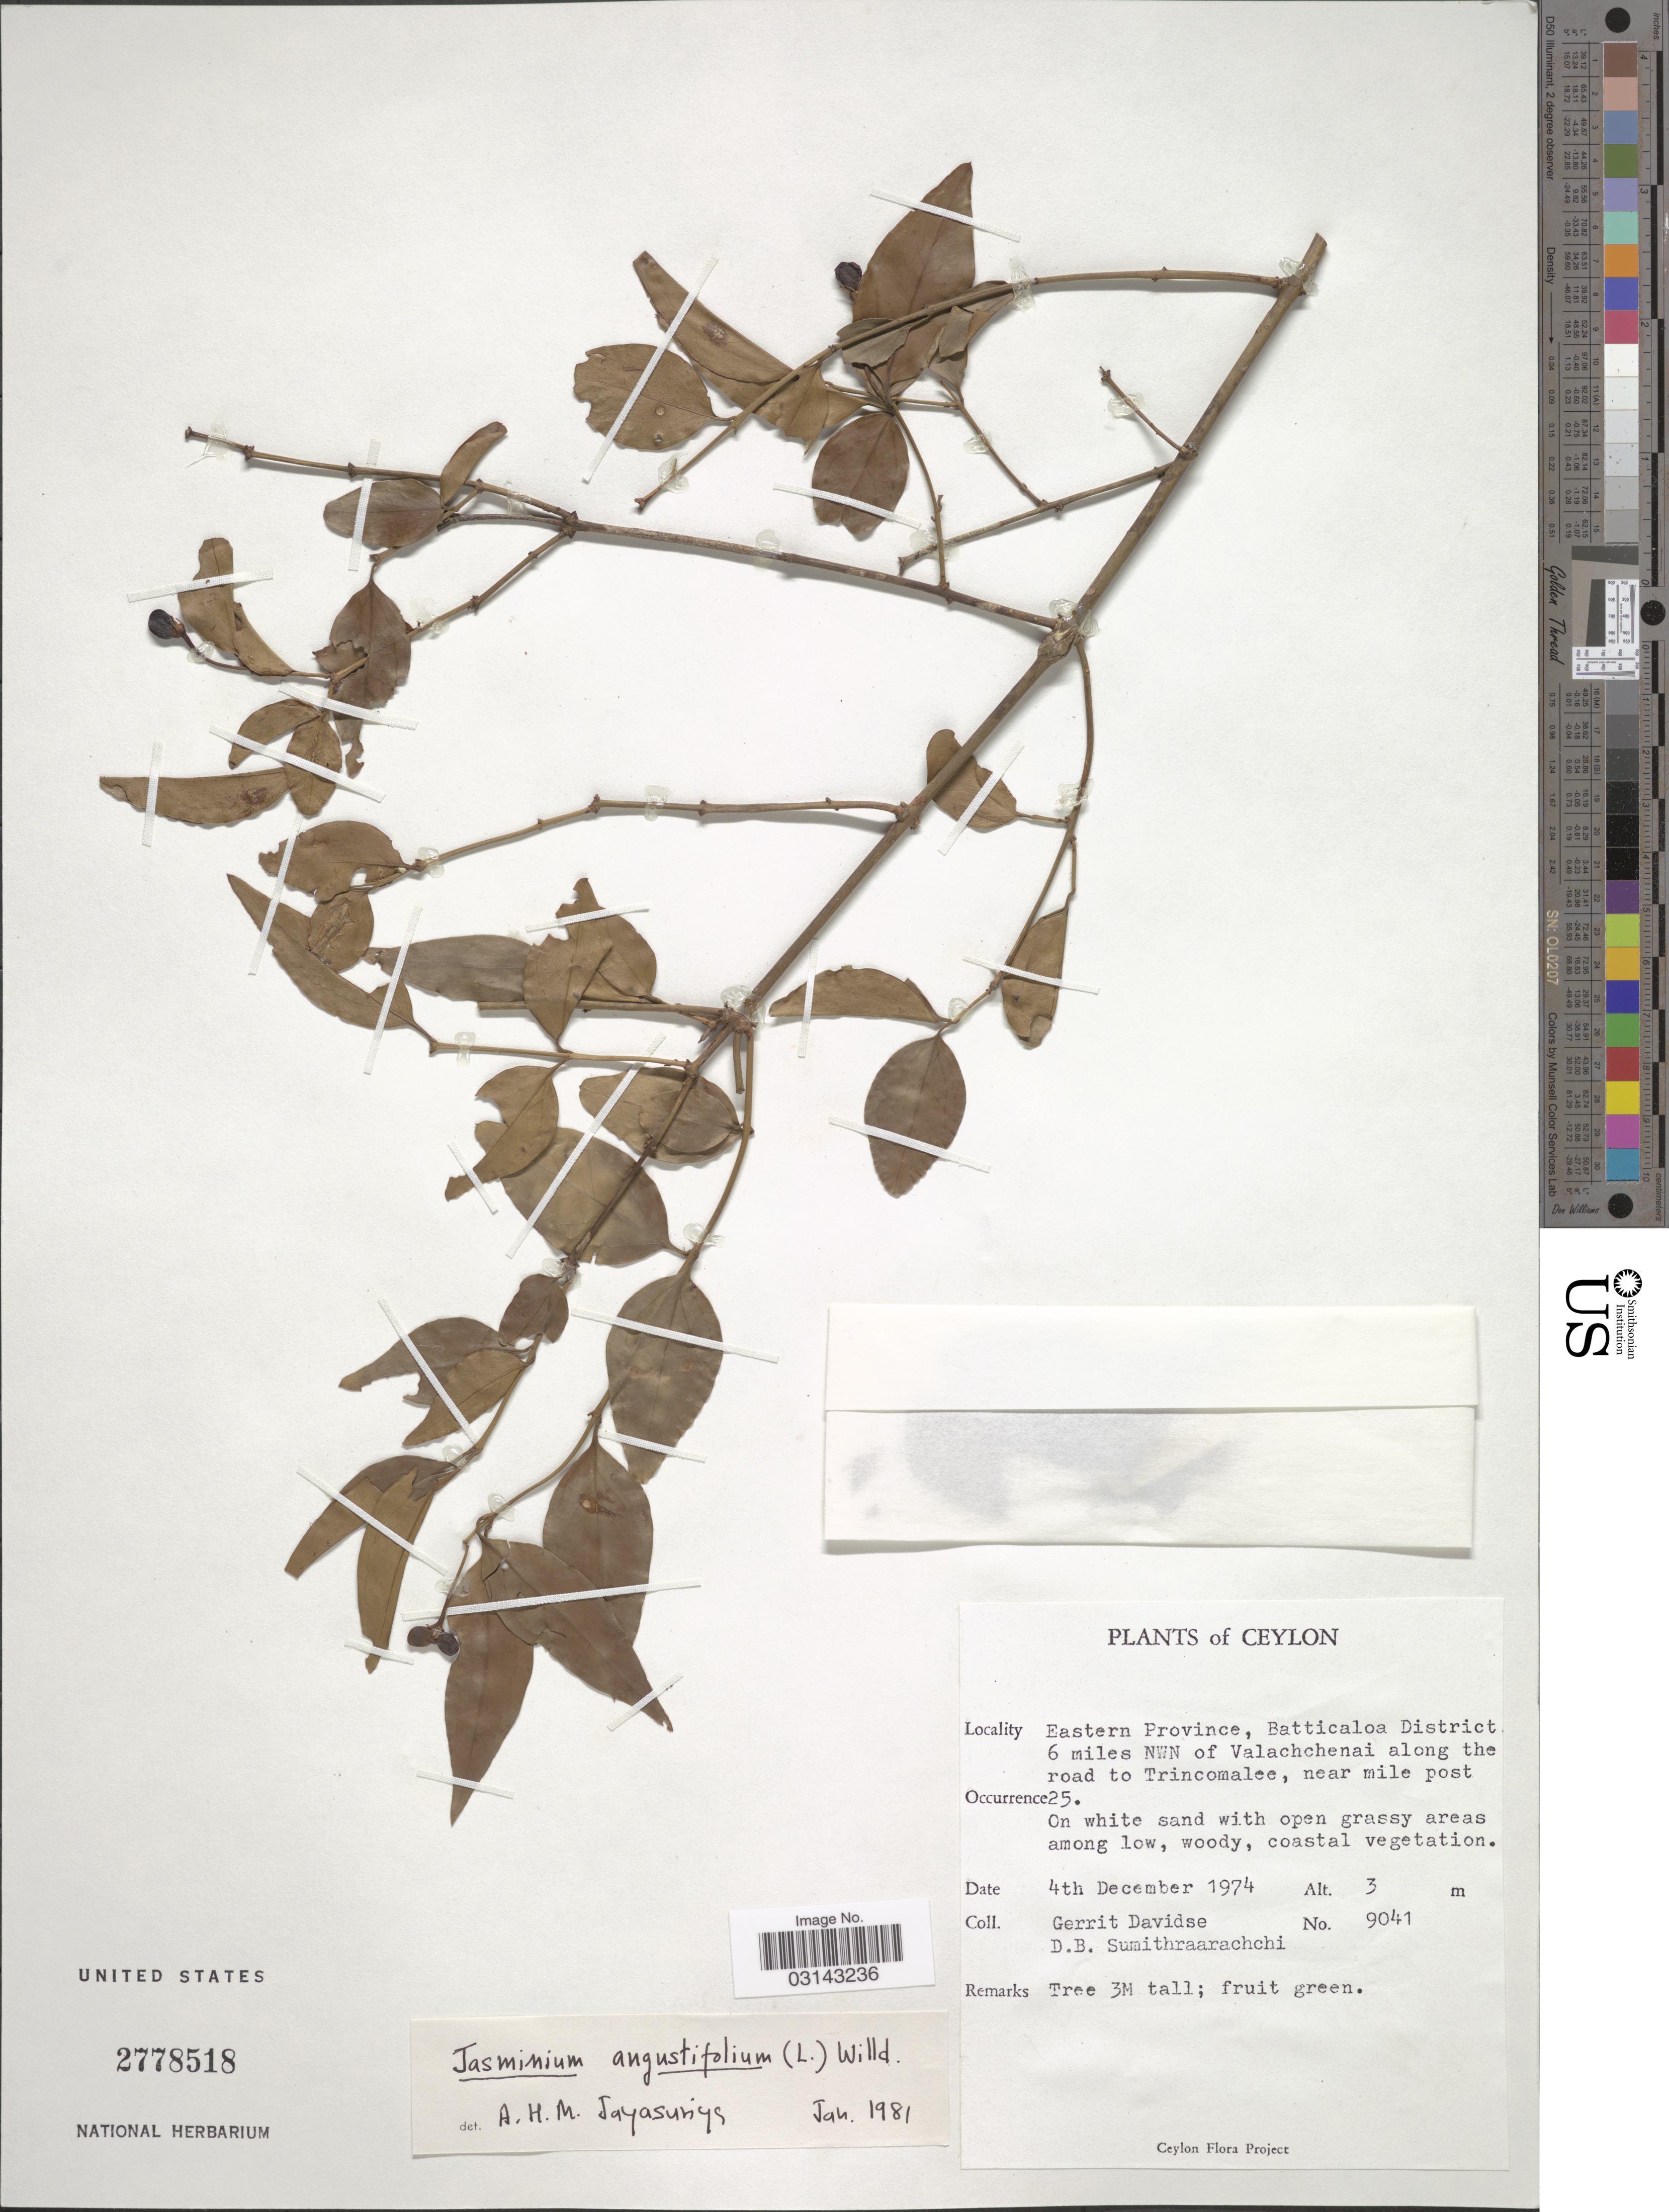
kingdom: Plantae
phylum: Tracheophyta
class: Magnoliopsida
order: Lamiales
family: Oleaceae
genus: Jasminum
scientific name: Jasminum angustifolium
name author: (L.) Willd.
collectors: G. Davidse & D. B. Sumithraarachchi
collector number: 9041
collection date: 1974-12-04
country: Sri Lanka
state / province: Eastern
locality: Ceylon. Batticaloa District 6 miles NWN of Valachchenai along the road to Trincomalee, near mile post 25.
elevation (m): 3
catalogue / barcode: US 2778518